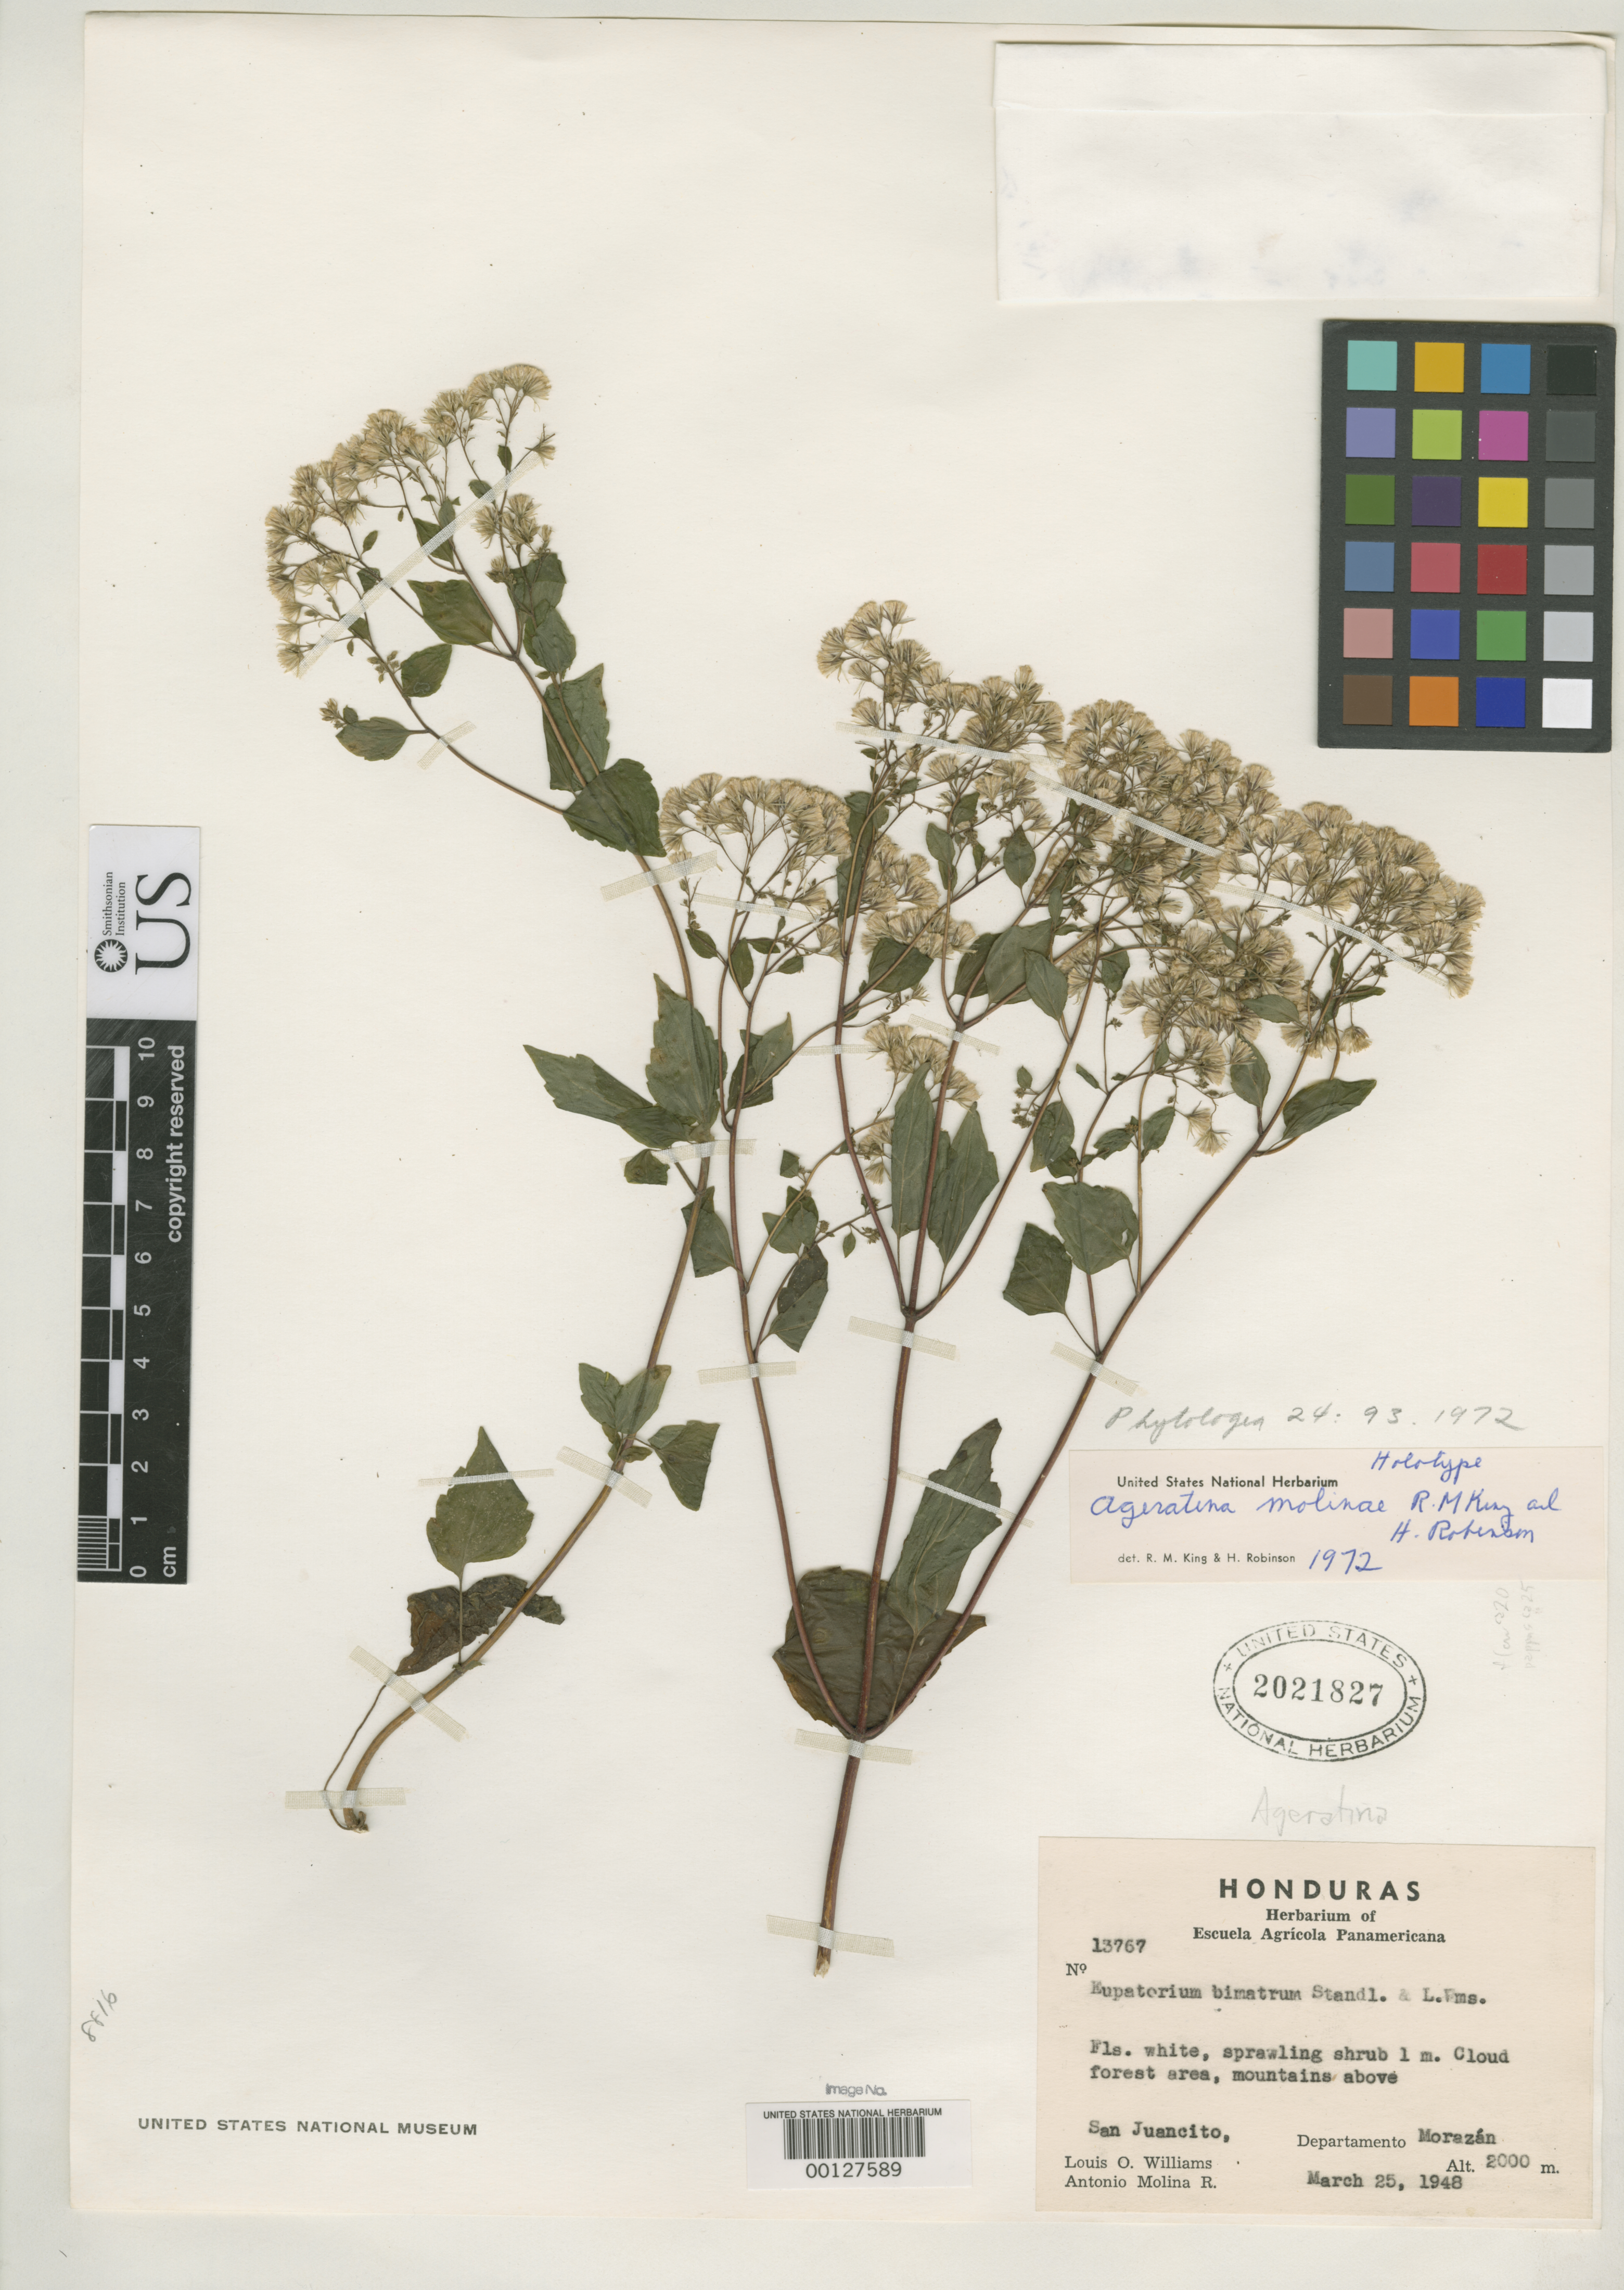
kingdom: Plantae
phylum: Tracheophyta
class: Magnoliopsida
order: Asterales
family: Asteraceae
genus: Ageratina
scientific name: Ageratina molinae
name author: R.M. King & H. Rob.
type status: Holotype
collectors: L. O. Williams & A. Molina R.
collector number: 13767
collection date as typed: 25 Mar 1948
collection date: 1948-03-25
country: Honduras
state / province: Fco. Morazán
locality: San Juancito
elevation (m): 2000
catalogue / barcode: US 2021827